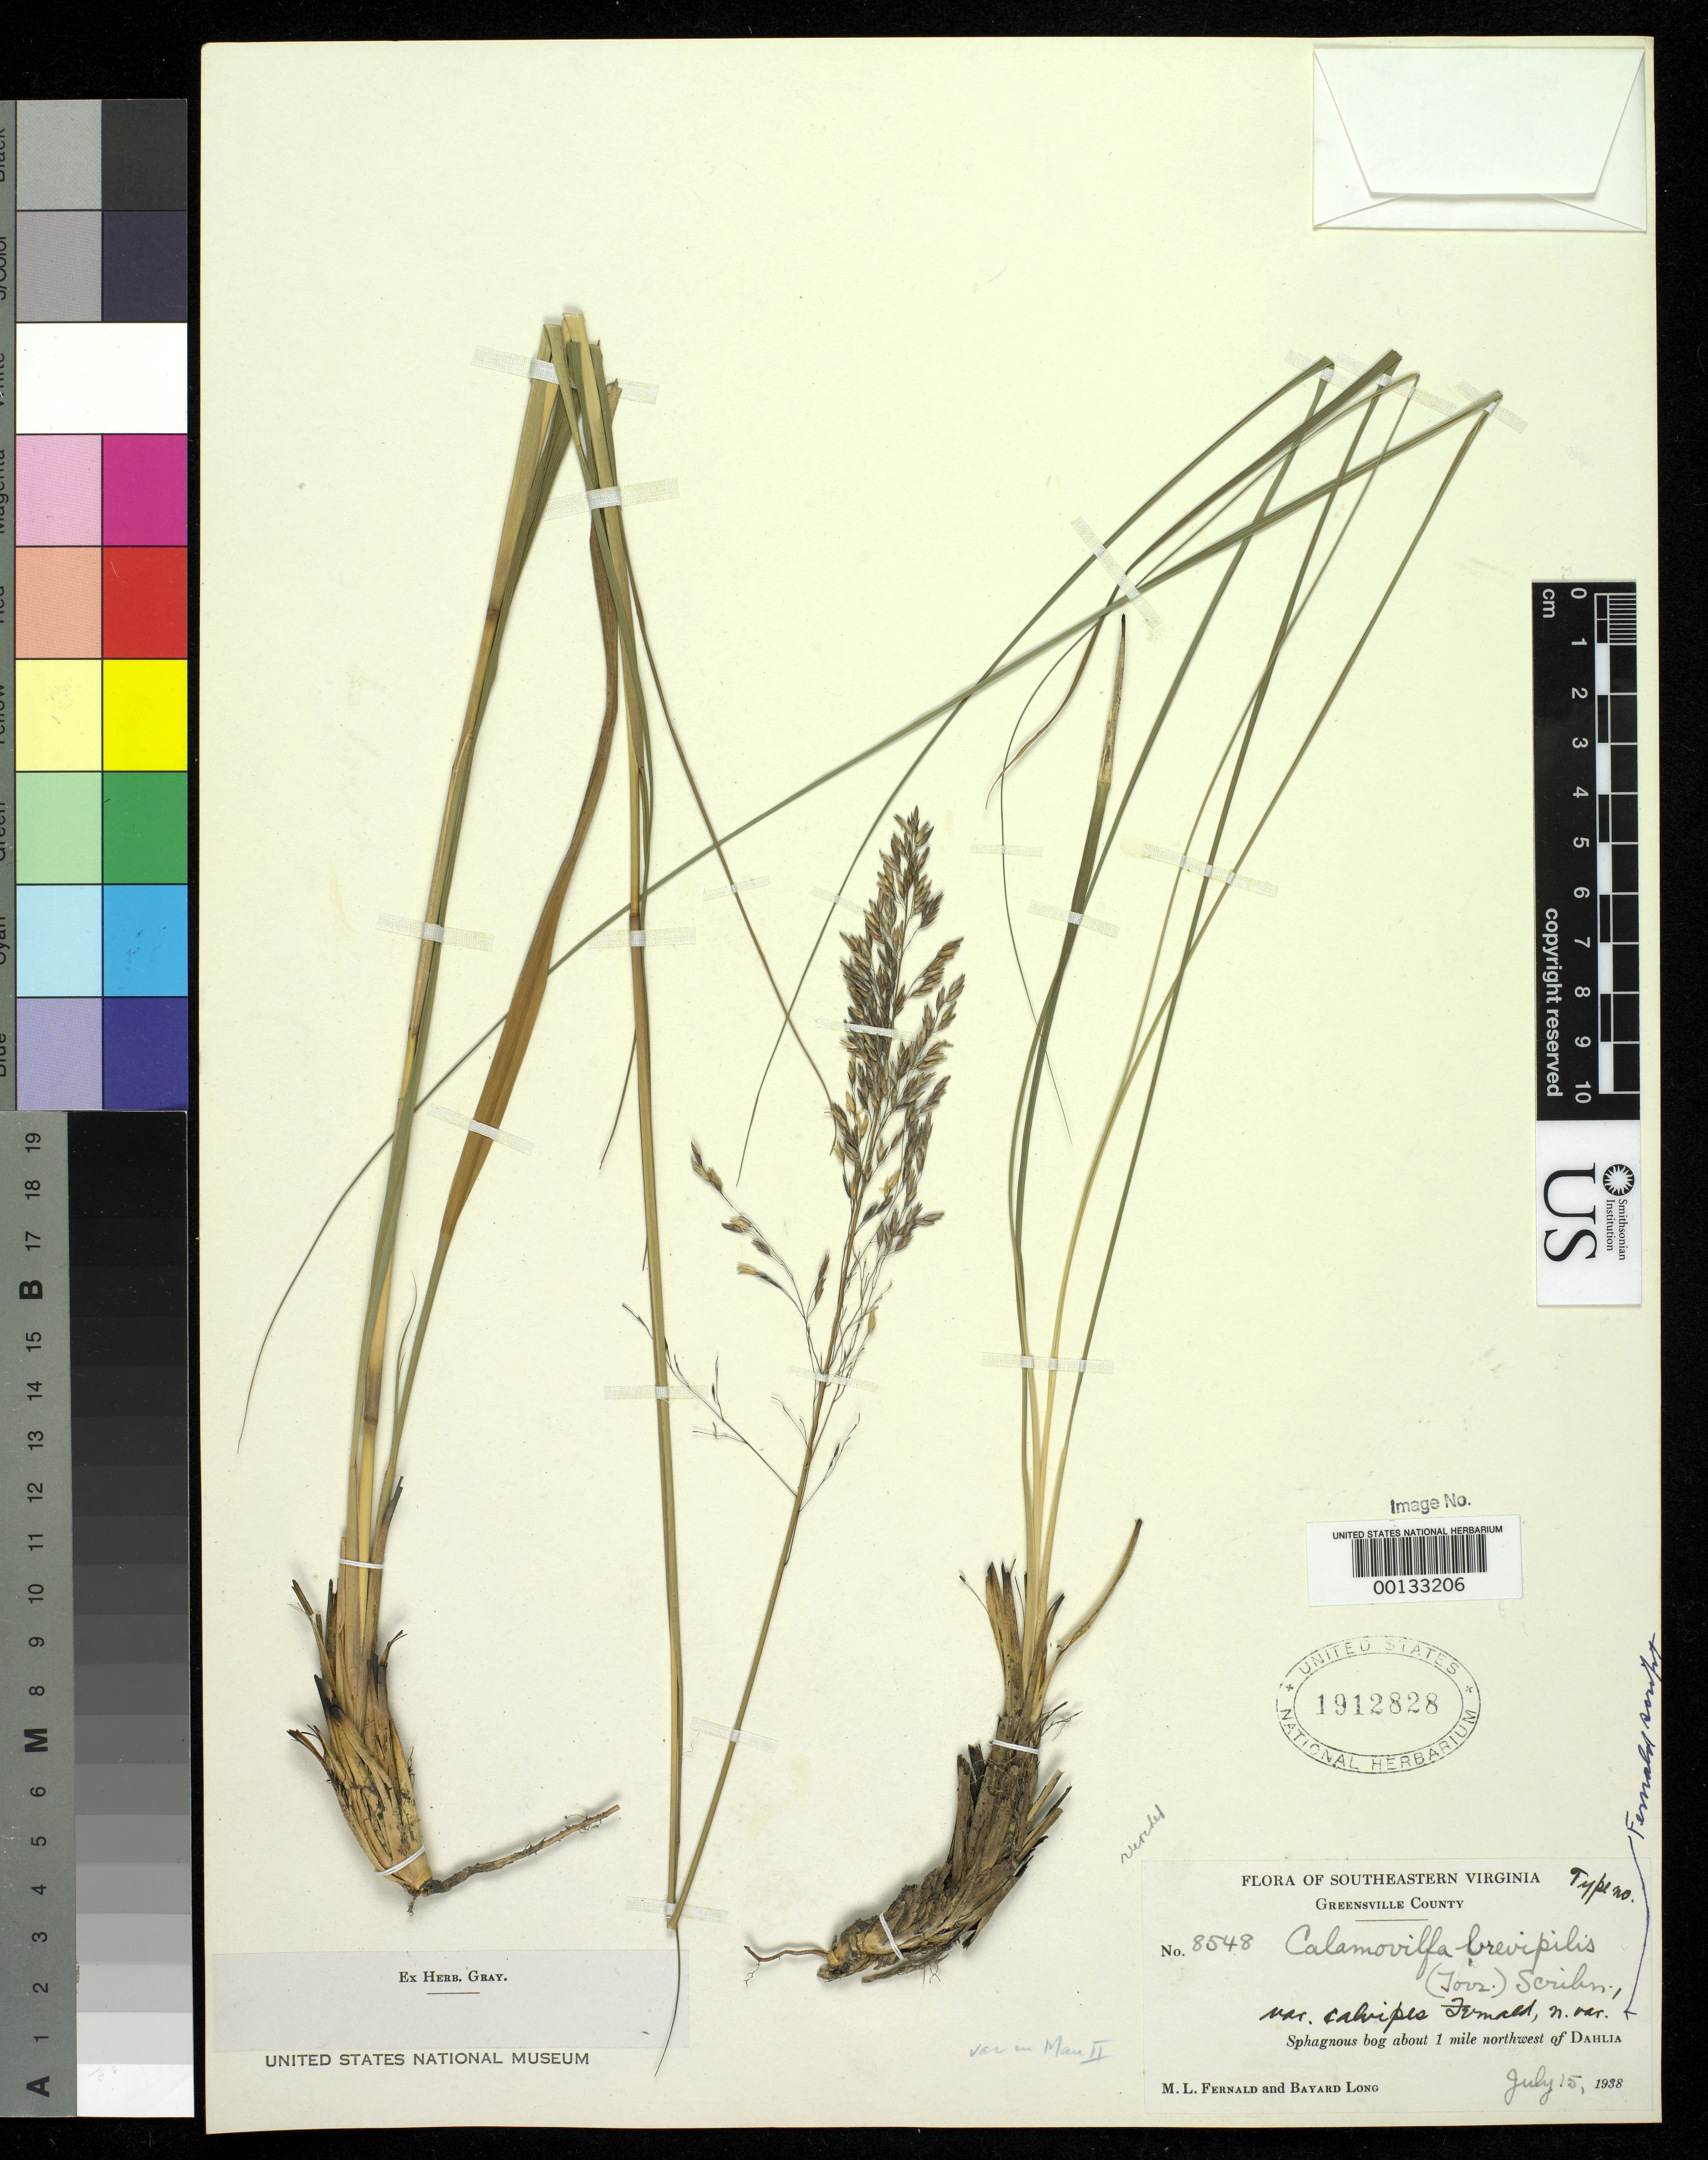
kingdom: Plantae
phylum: Tracheophyta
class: Liliopsida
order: Poales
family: Poaceae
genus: Calamovilfa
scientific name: Calamovilfa brevipilis var. calvipes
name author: Fernald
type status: Isotype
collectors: M. L. Fernald & B. H. Long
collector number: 8548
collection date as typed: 15 Jul 1938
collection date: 1938-07-15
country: United States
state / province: Virginia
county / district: Greensville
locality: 1 mi NE of Dahlia.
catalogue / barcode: US 1912828